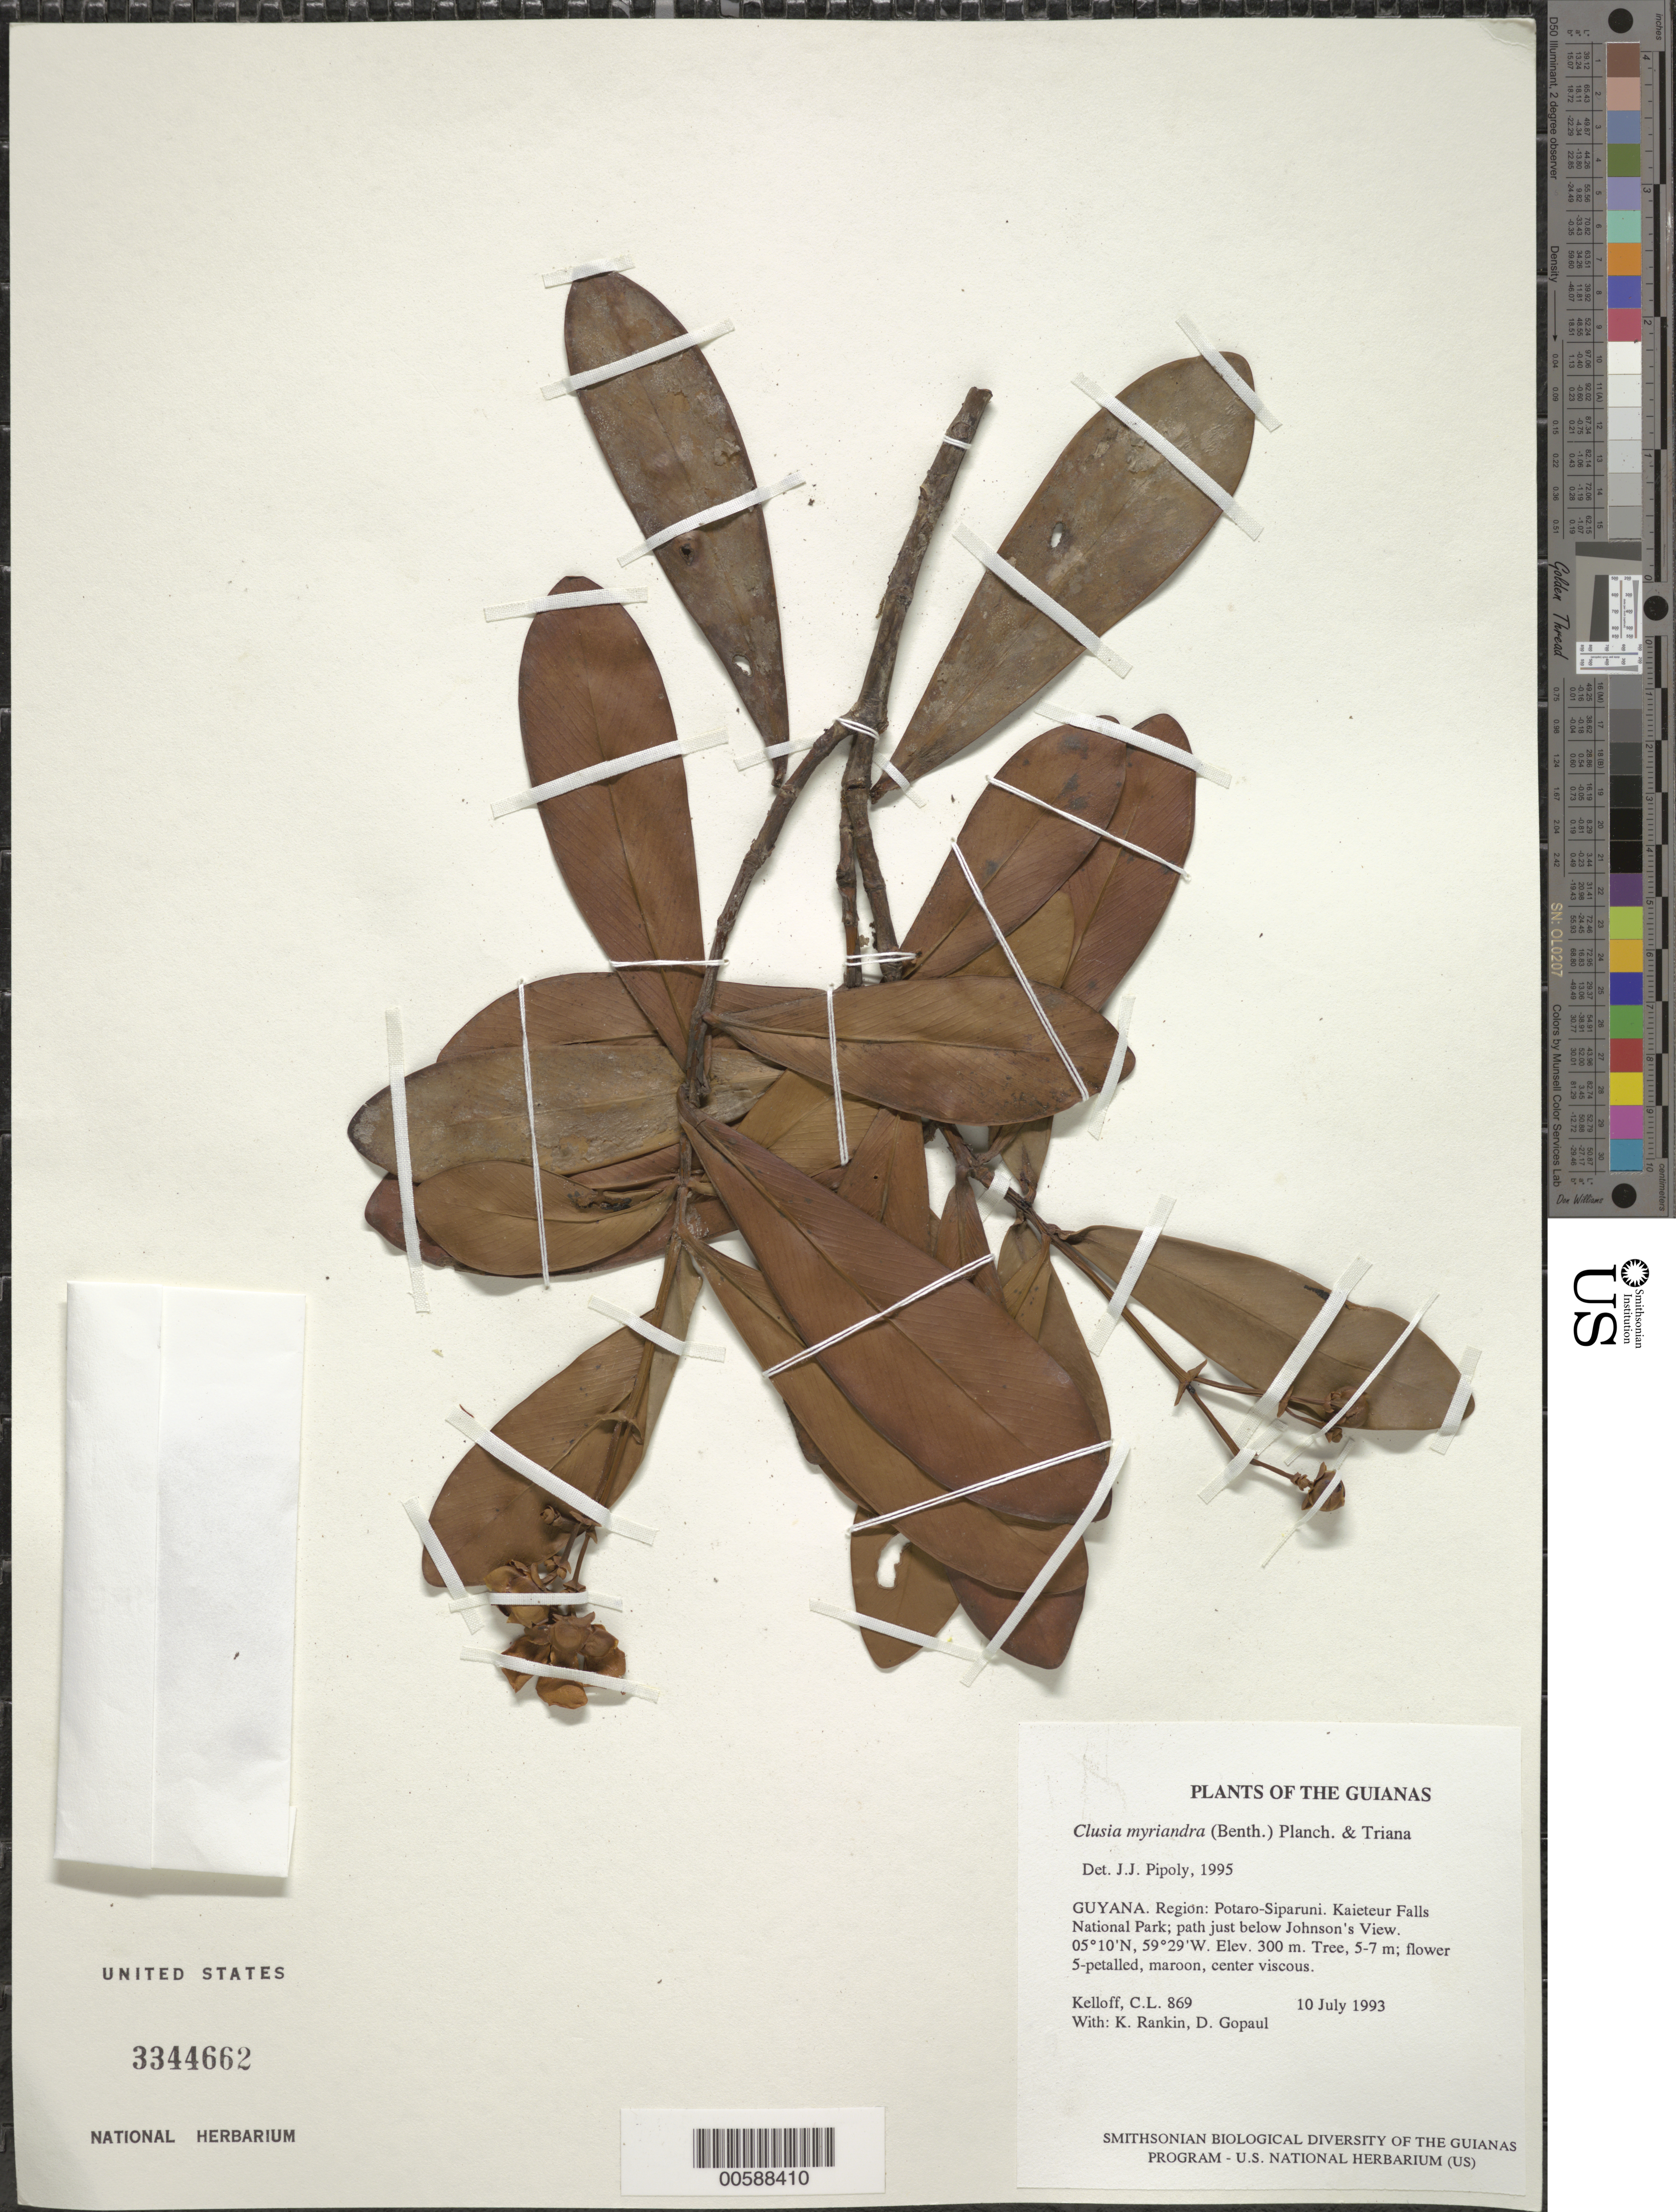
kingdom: Plantae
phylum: Tracheophyta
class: Magnoliopsida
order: Malpighiales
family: Clusiaceae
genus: Clusia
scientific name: Clusia myriandra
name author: (Benth.) Planch. & Triana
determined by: Pipoly, J. J., III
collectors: C. L. Kelloff, K. Rankin & D. Gopaul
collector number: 869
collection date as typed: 10 July 1993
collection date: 1993-07-10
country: Guyana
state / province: Potaro-Siparuni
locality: Kaieteur Falls National Park; path just below Johnson's View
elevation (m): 300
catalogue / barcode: US 3344662